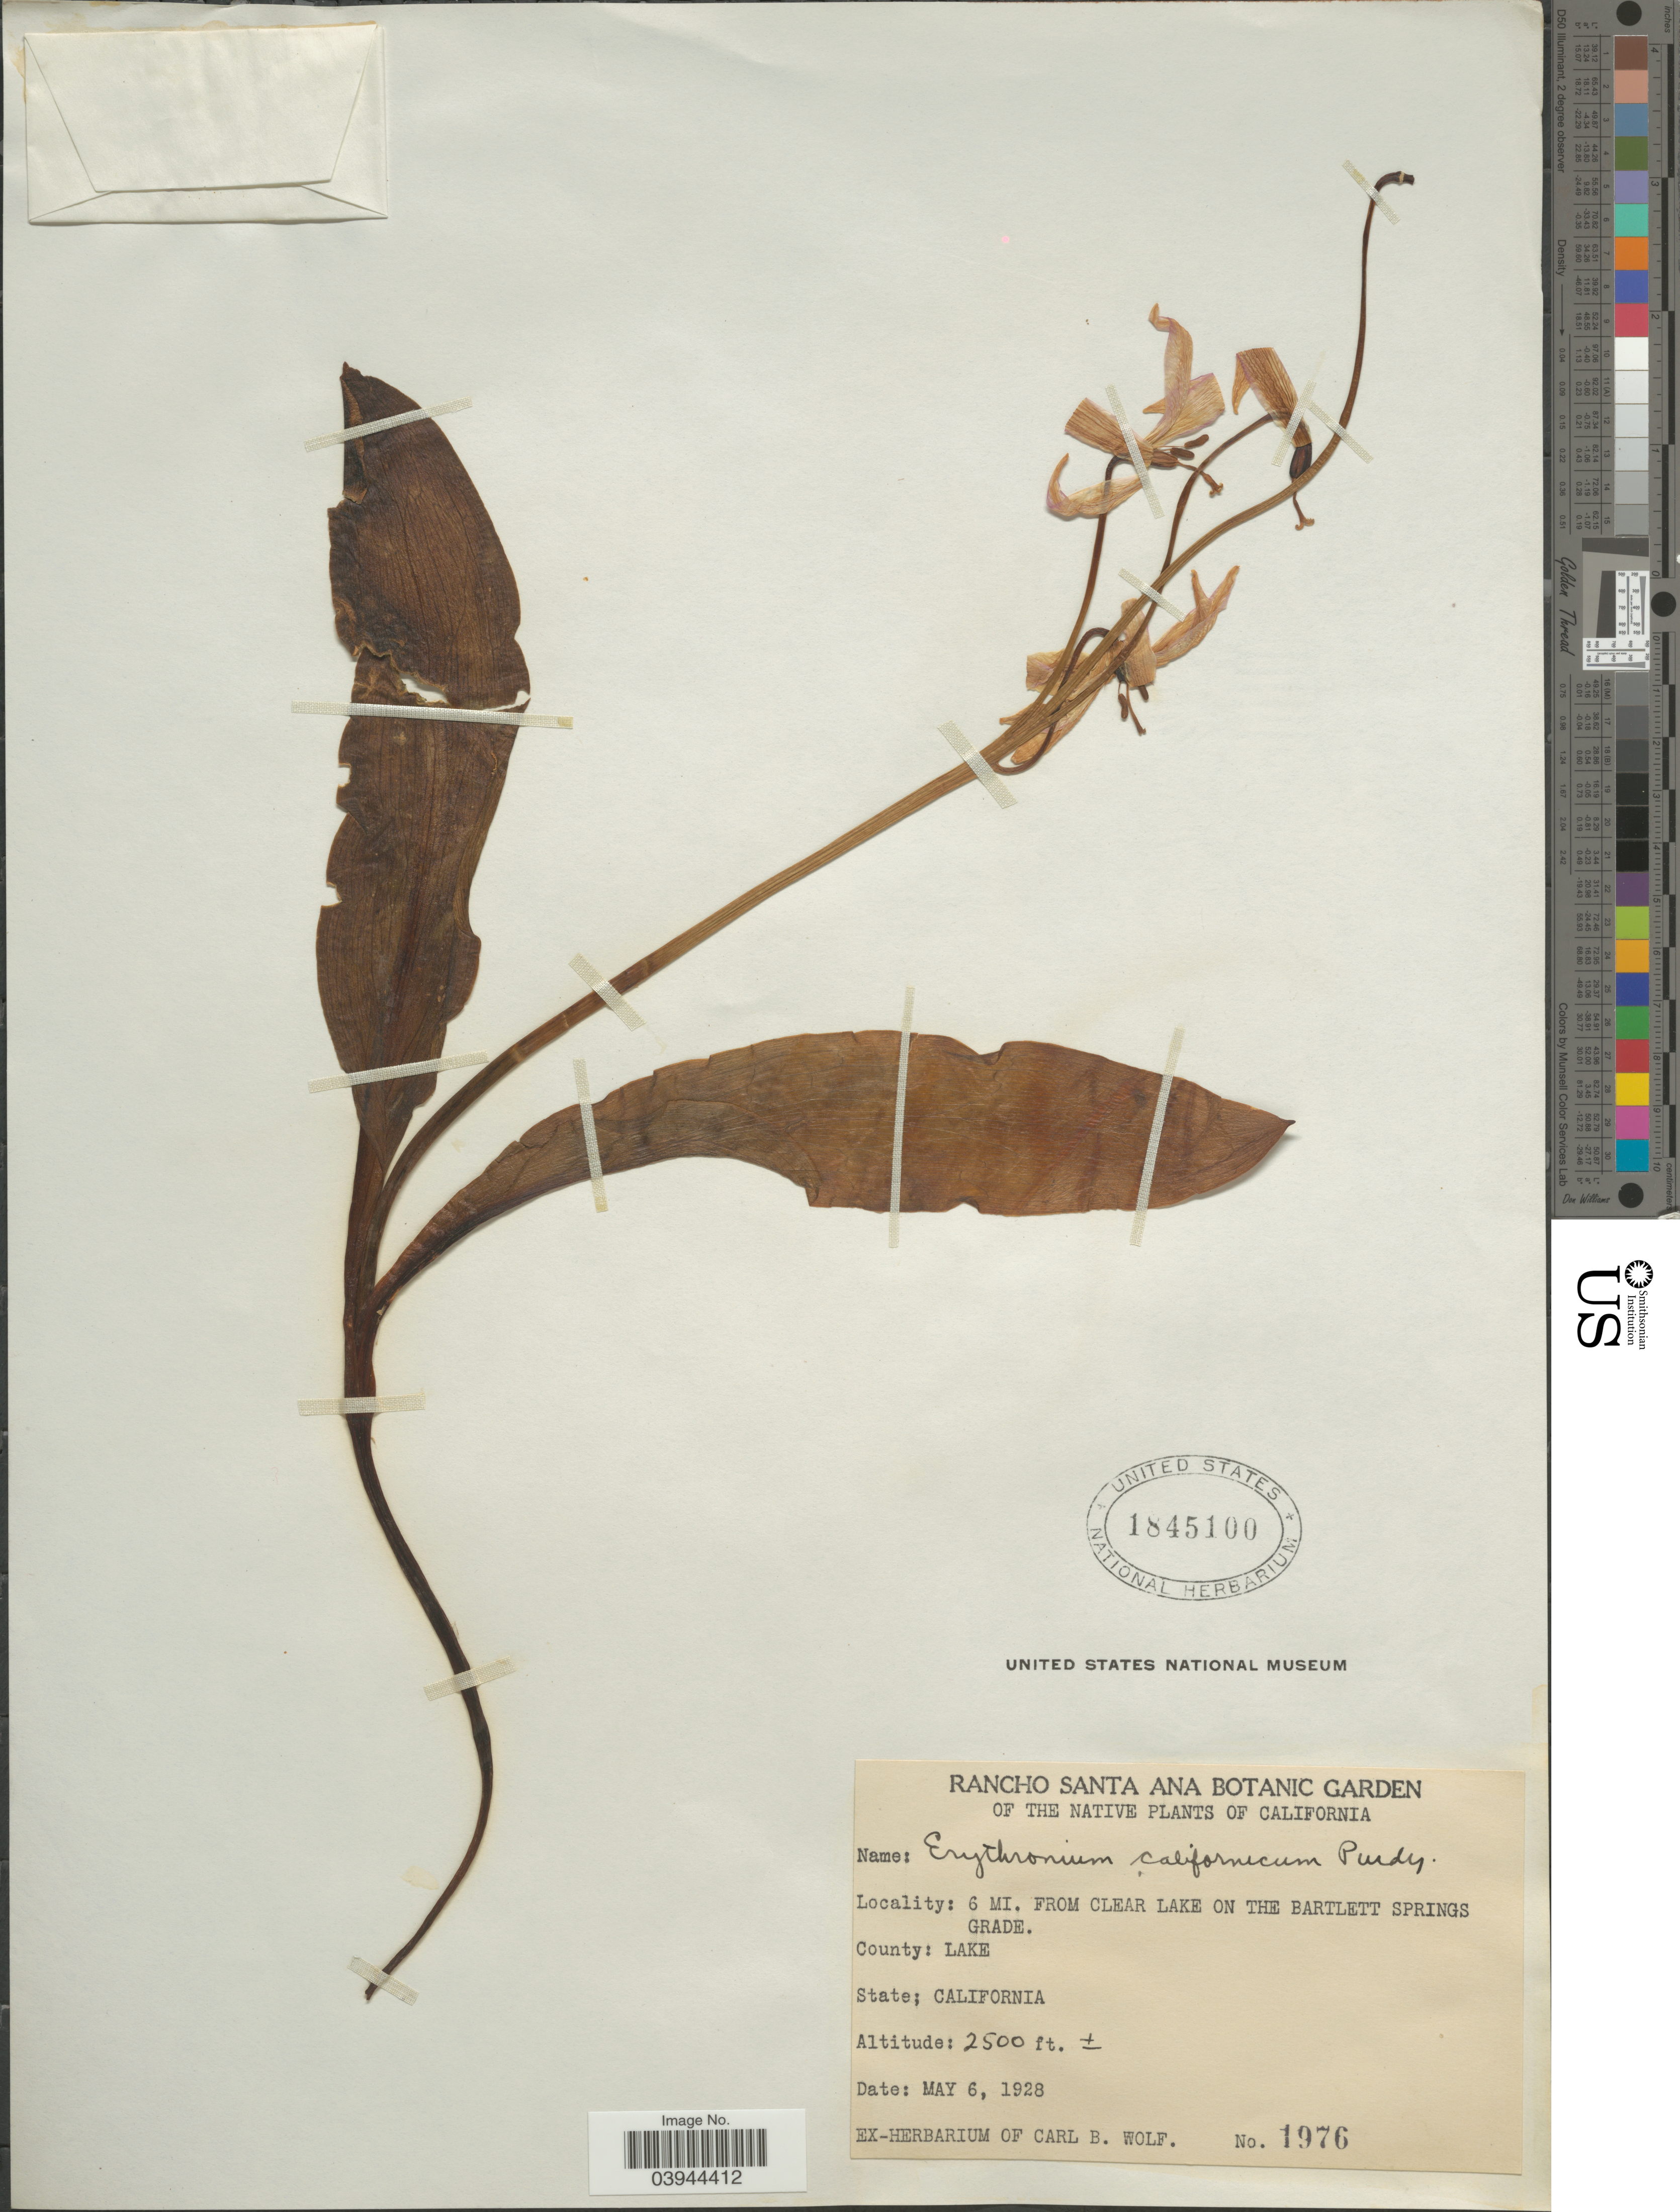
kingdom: Plantae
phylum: Tracheophyta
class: Liliopsida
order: Liliales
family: Liliaceae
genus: Erythronium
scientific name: Erythronium californicum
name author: Purdy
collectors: ex herb. Carl B. Wolf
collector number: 1976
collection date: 1928-05-06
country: United States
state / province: California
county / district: Lake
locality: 6 mi. from Clear Lake on the Bartlett Springs Grade. County: Lake.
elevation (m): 762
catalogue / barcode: US 1845100